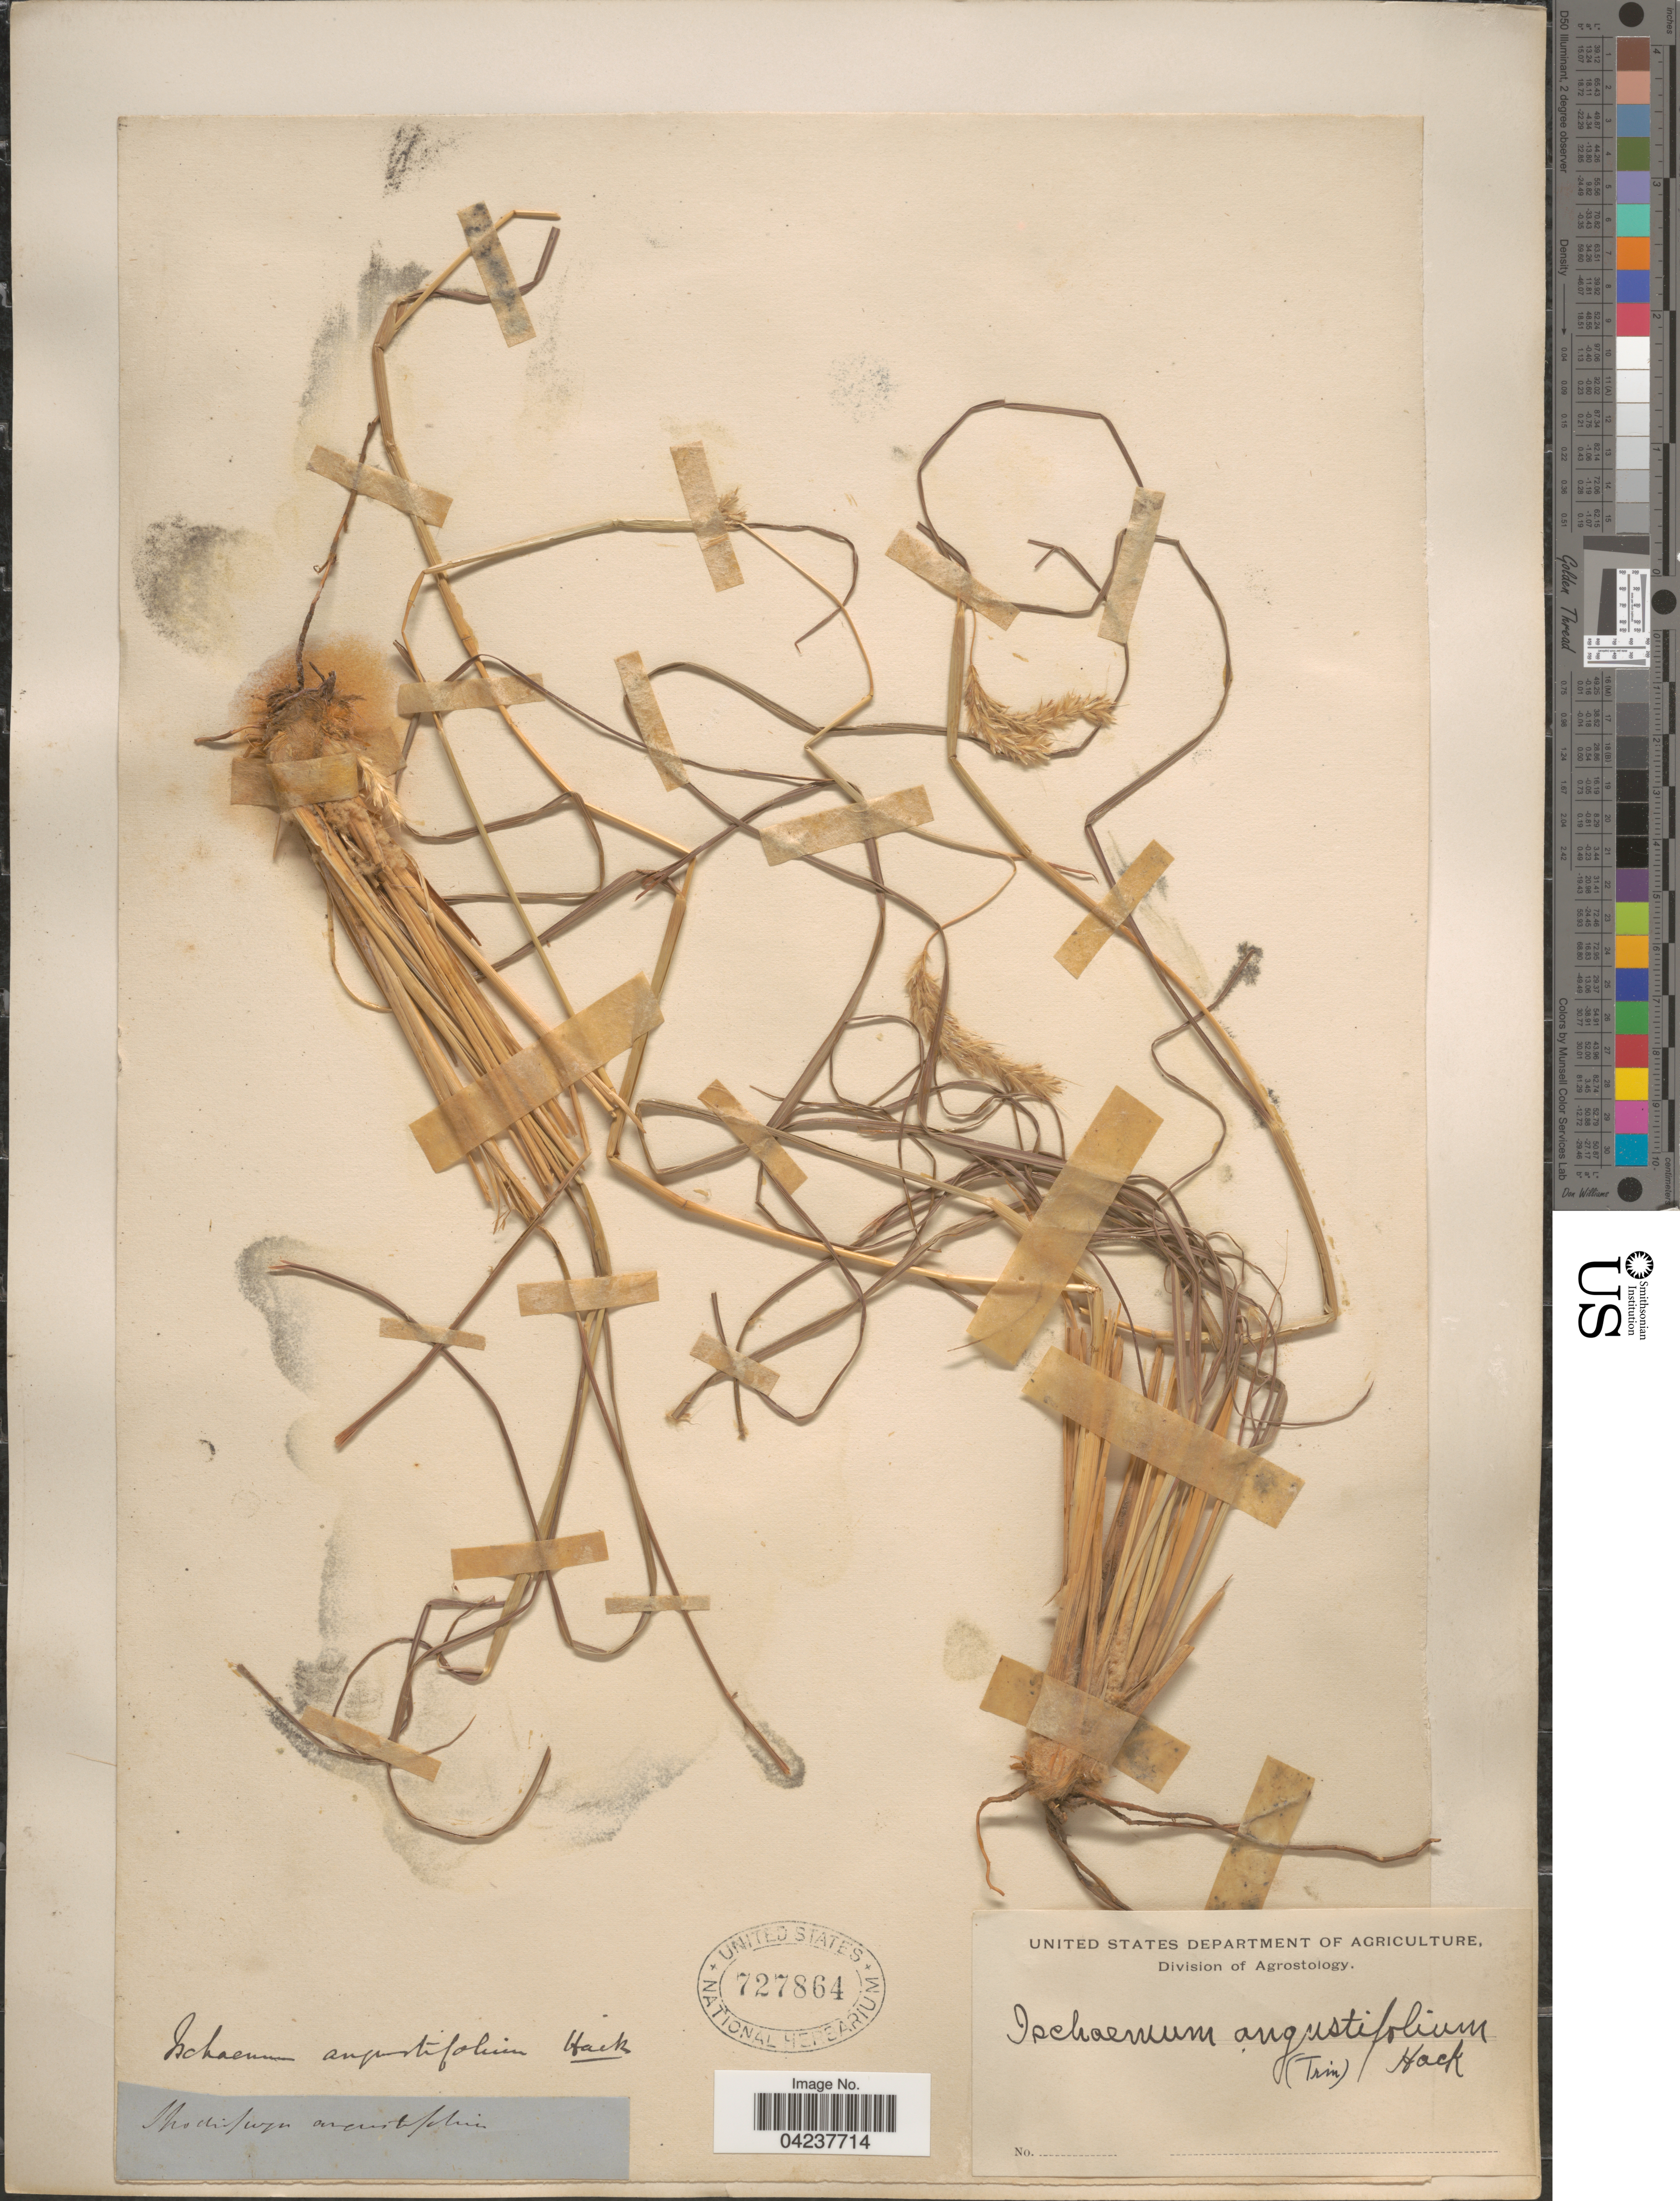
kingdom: Plantae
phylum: Tracheophyta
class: Liliopsida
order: Poales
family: Poaceae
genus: Eulaliopsis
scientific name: Eulaliopsis binata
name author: (Retz.) C. E. Hubb.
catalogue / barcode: US 727864